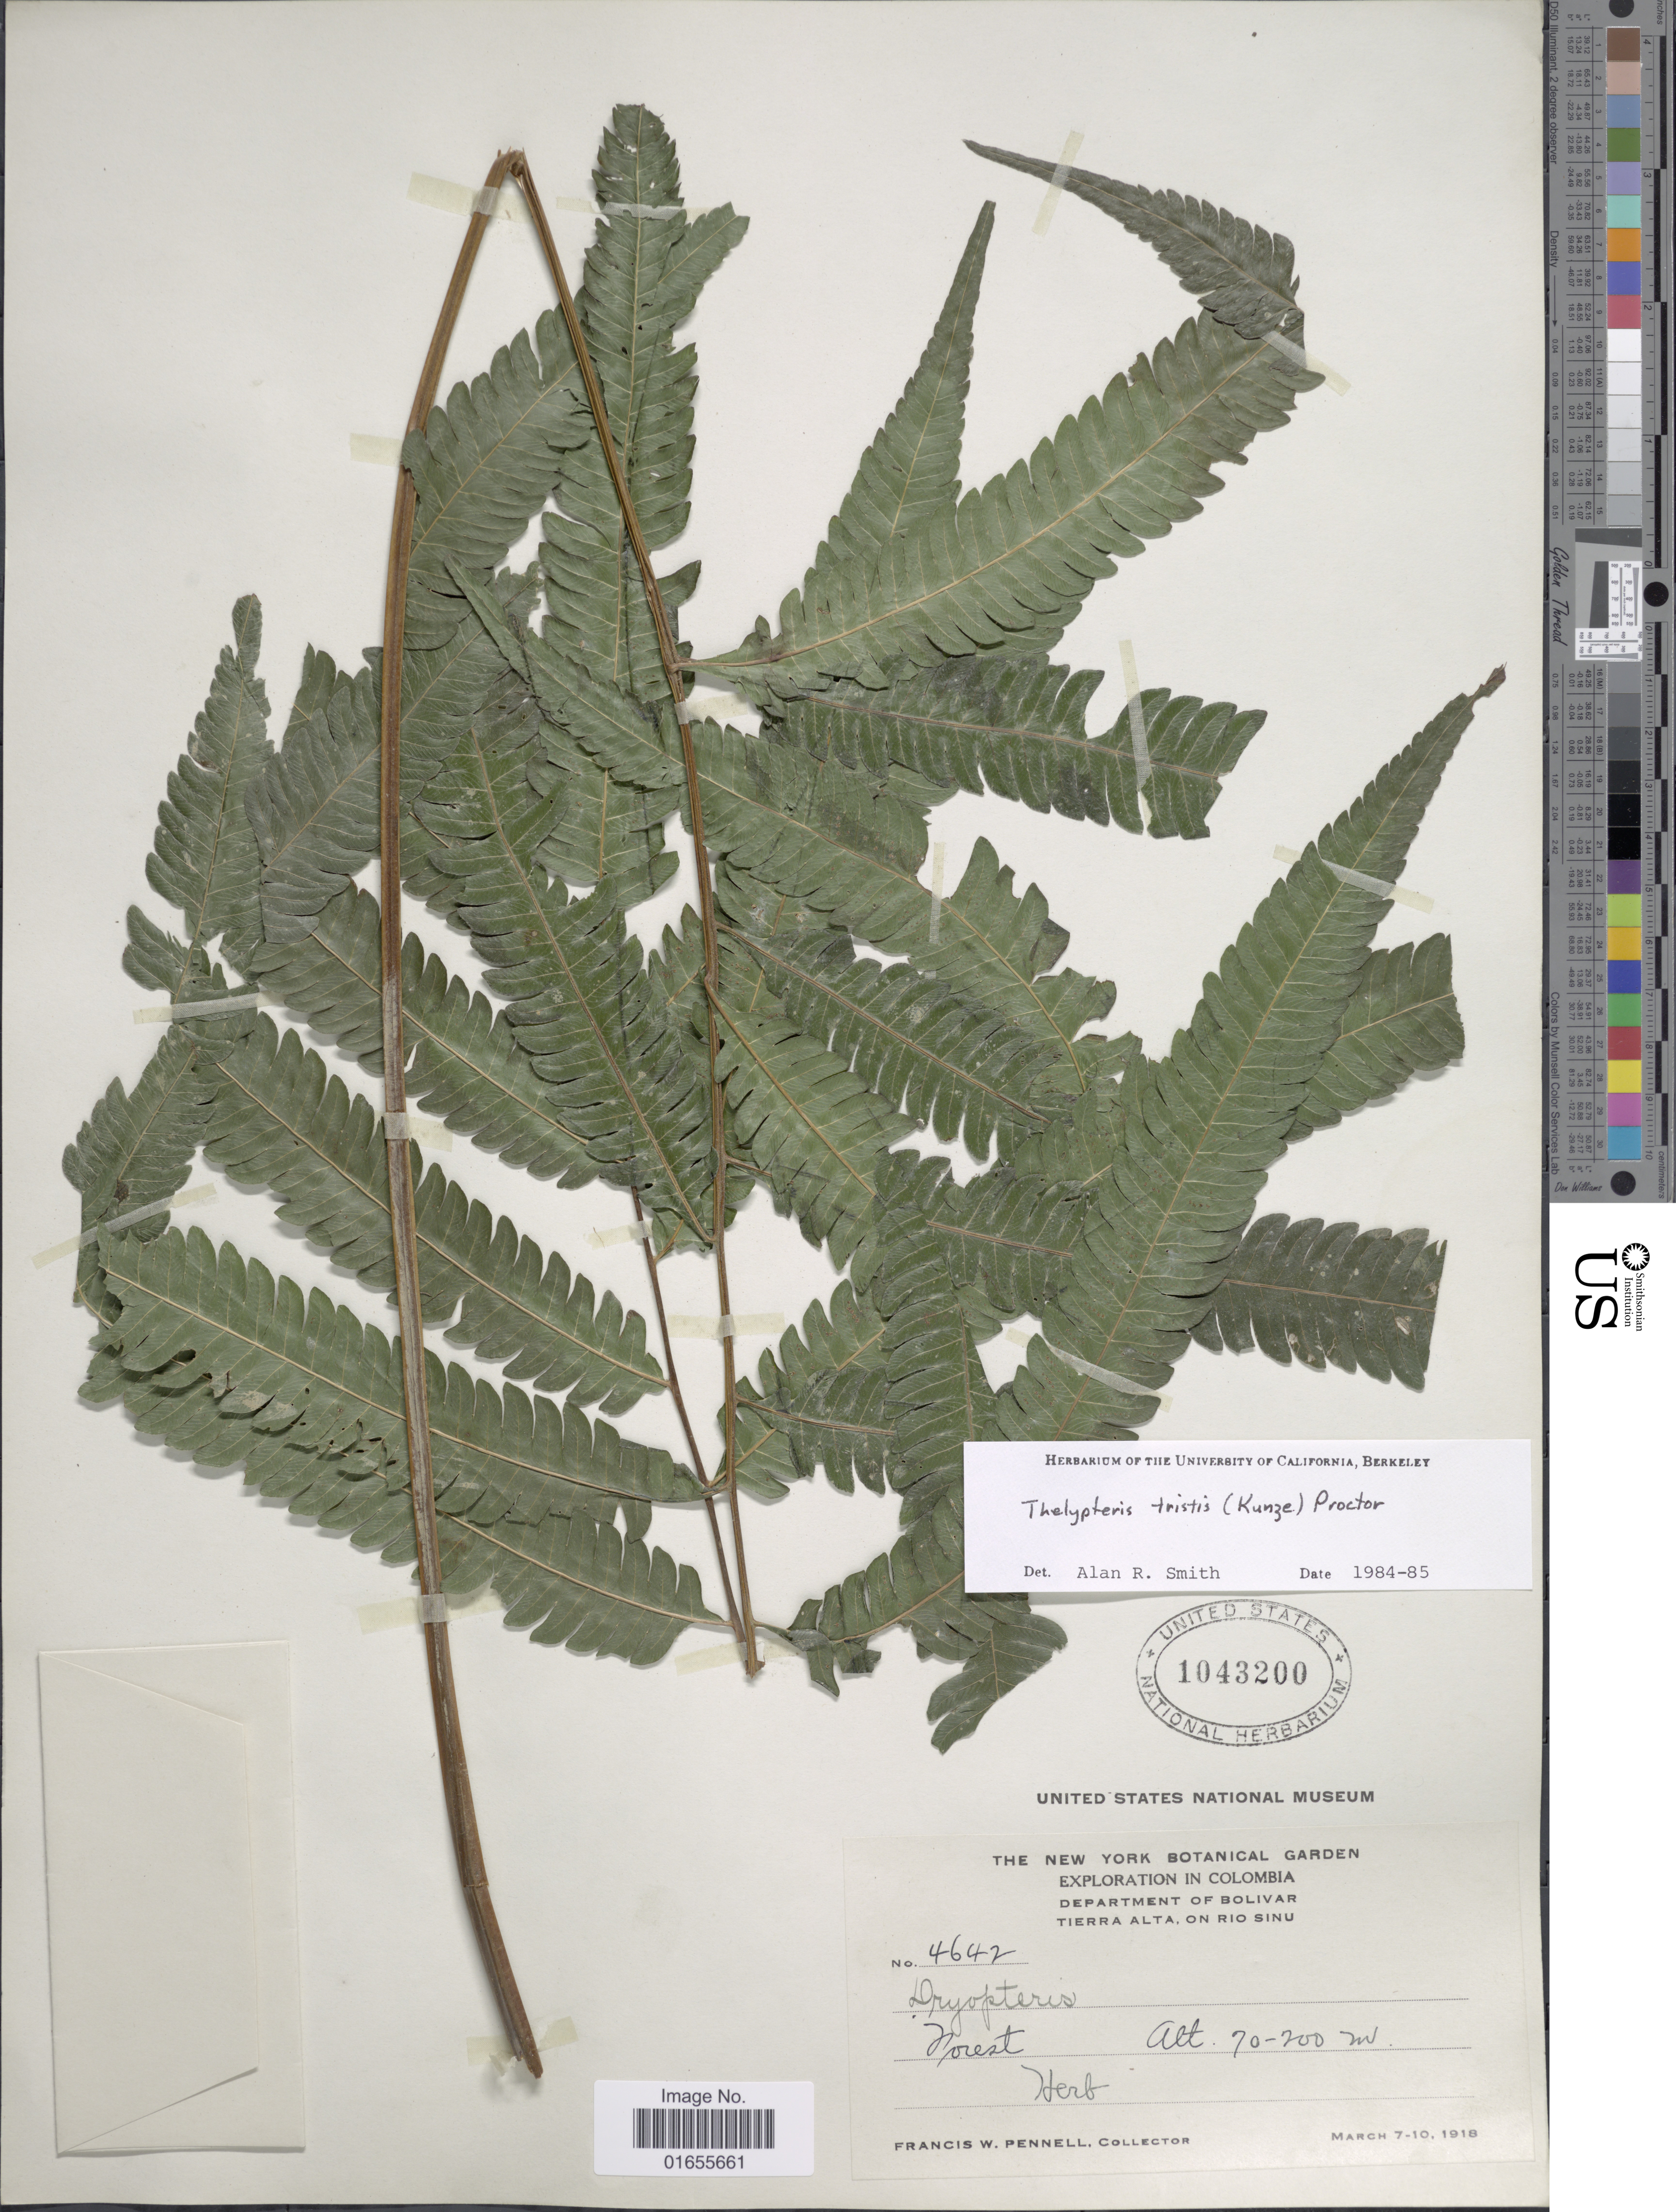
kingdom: Plantae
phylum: Tracheophyta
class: Polypodiopsida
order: Polypodiales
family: Thelypteridaceae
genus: Goniopteris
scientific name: Goniopteris tristis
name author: (Kuntze) Brade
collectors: F. W. Pennell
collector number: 4642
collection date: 1918-03-07/1918-03-10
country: Colombia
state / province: Bolívar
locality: Tierra Alta, On Rio Sinu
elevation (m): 70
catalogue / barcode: US 1043200